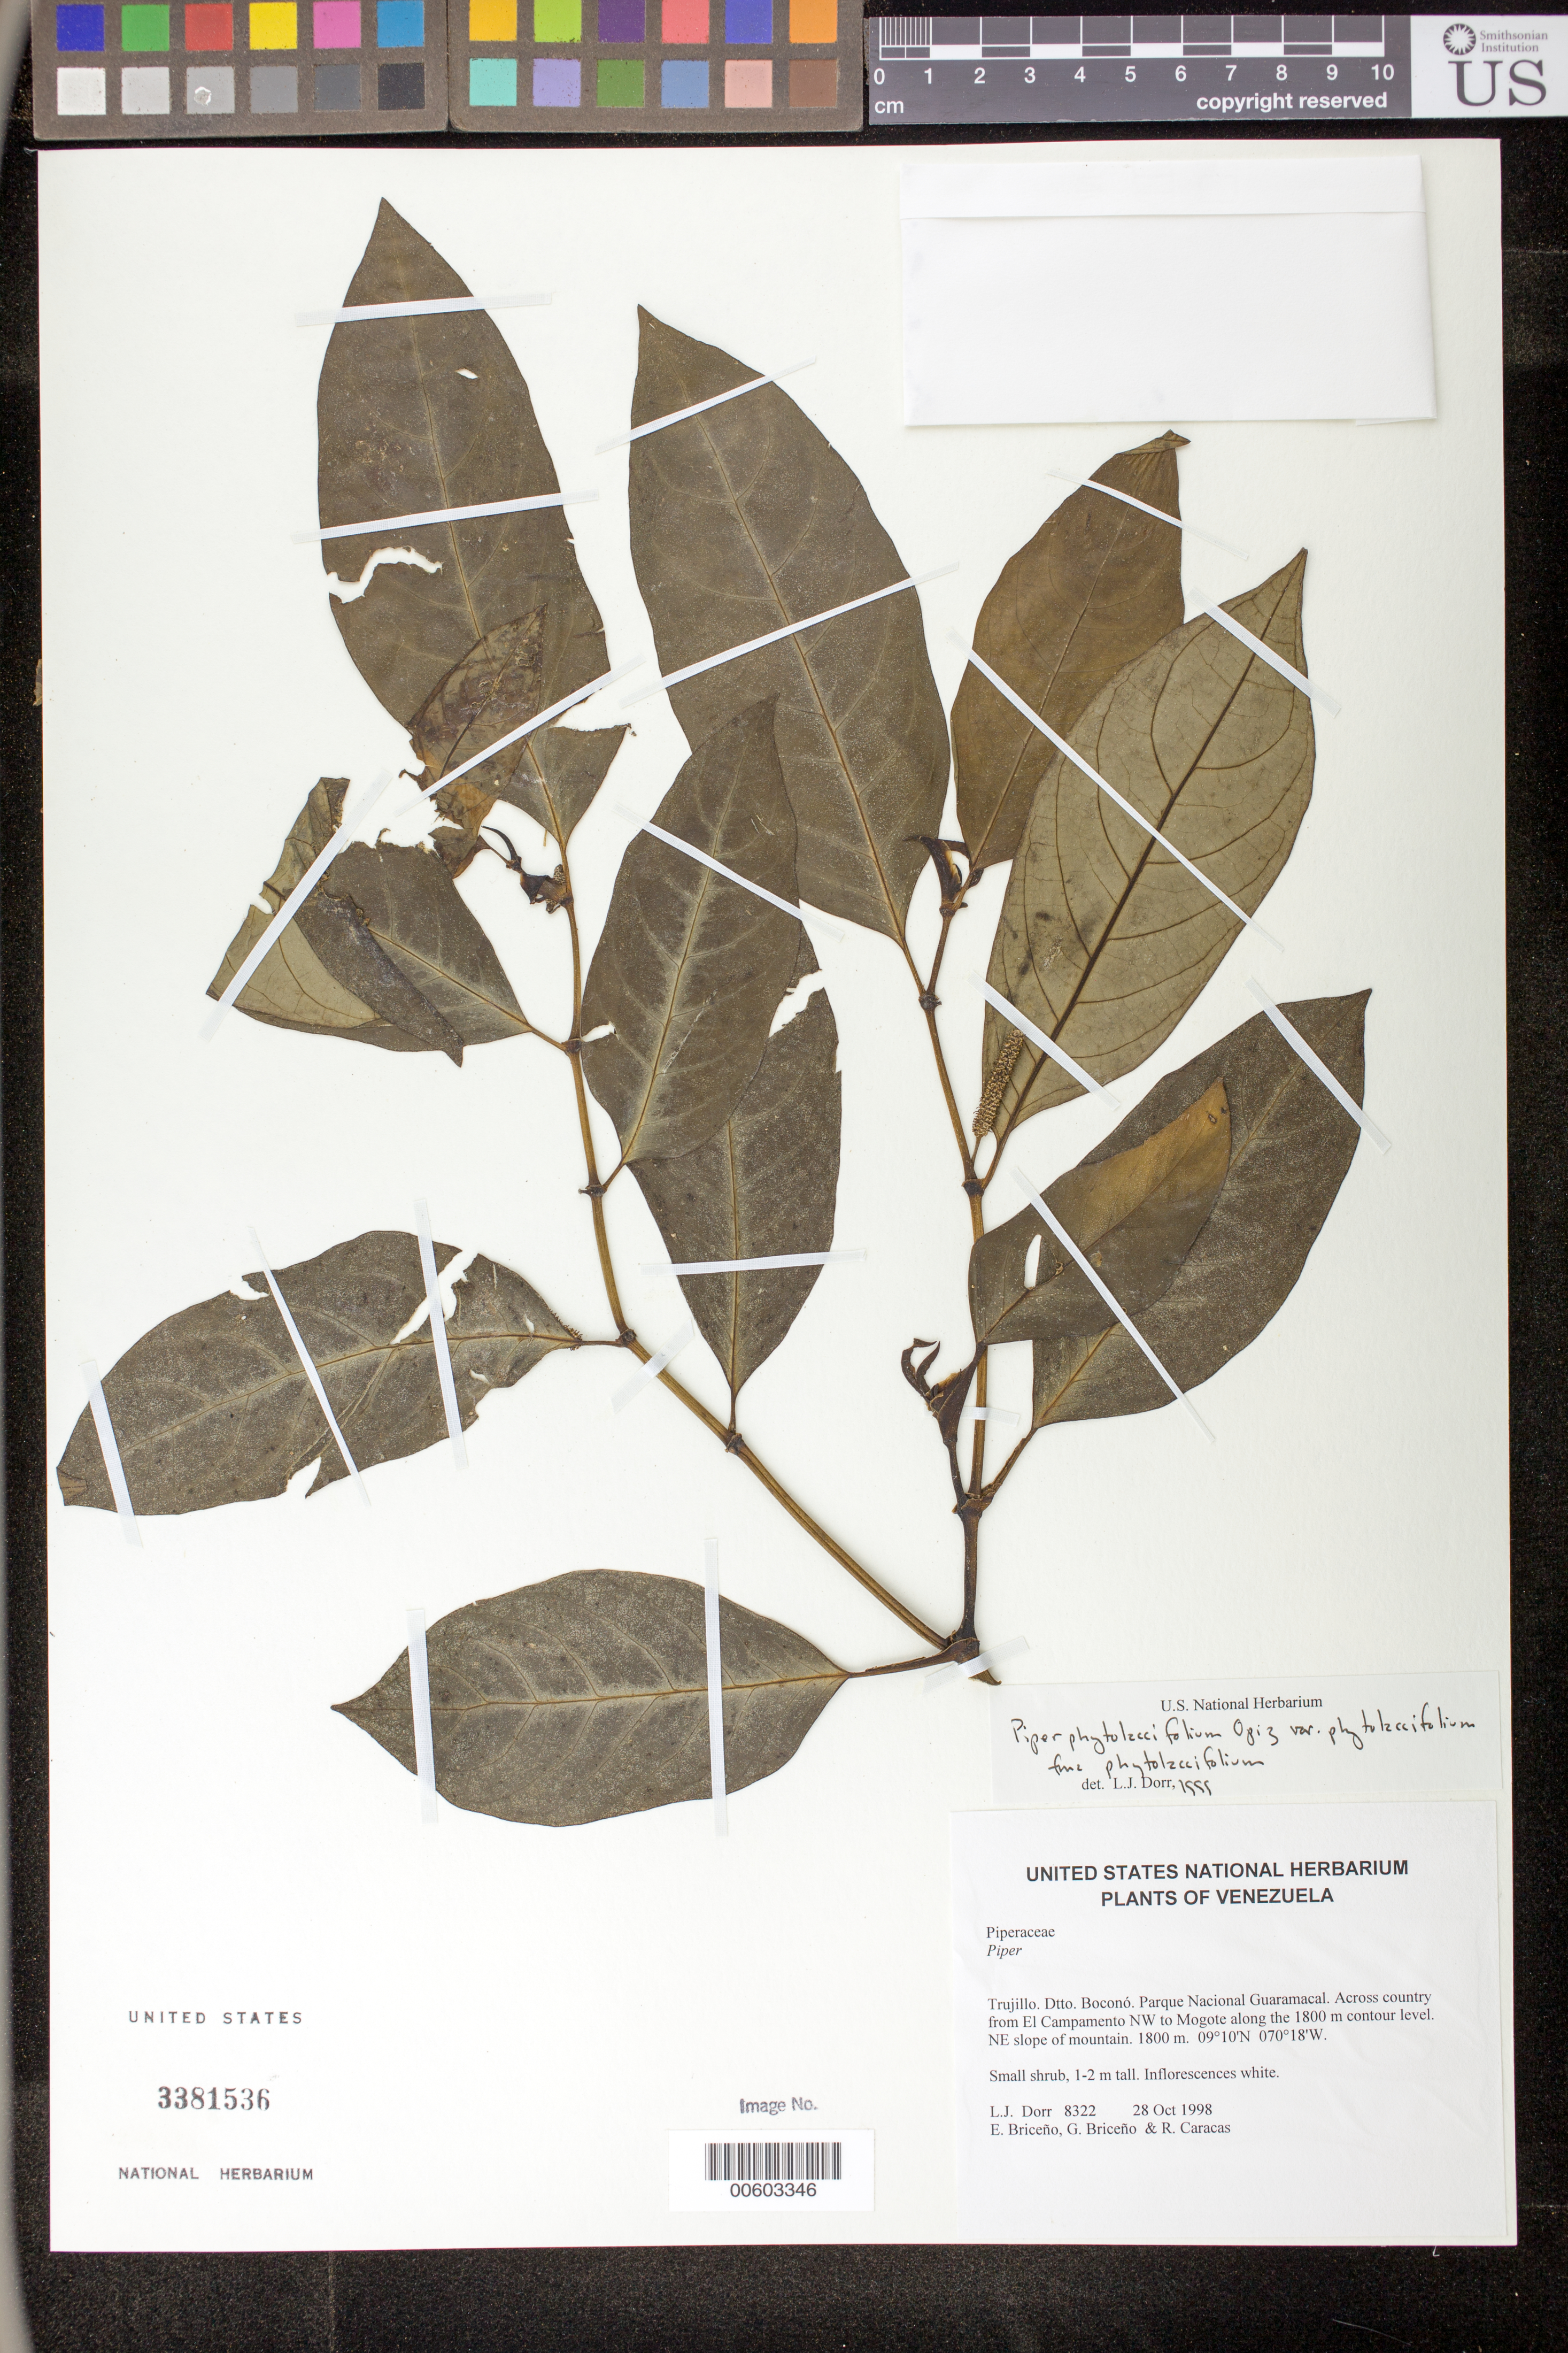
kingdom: Plantae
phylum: Tracheophyta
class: Magnoliopsida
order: Piperales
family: Piperaceae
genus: Piper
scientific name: Piper phytolaccifolium var. phytolaccifolium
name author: Opiz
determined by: Dorr, L. J., (BOT), Smithsonian Institution - National Museum of Natural History (UNITED STATES)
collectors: L. J. Dorr, E. Briceño, G. Briceño & R. Caracas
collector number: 8322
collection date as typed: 28 Oct 1998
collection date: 1998-10-28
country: Venezuela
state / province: Trujillo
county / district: Boconó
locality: Parque Nacional Guaramacal. Across country from El Campamento NW to Mogote along the 1800 m contour level. NE slope of mountain.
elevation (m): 1800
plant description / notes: PORT, US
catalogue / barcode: US 3381536